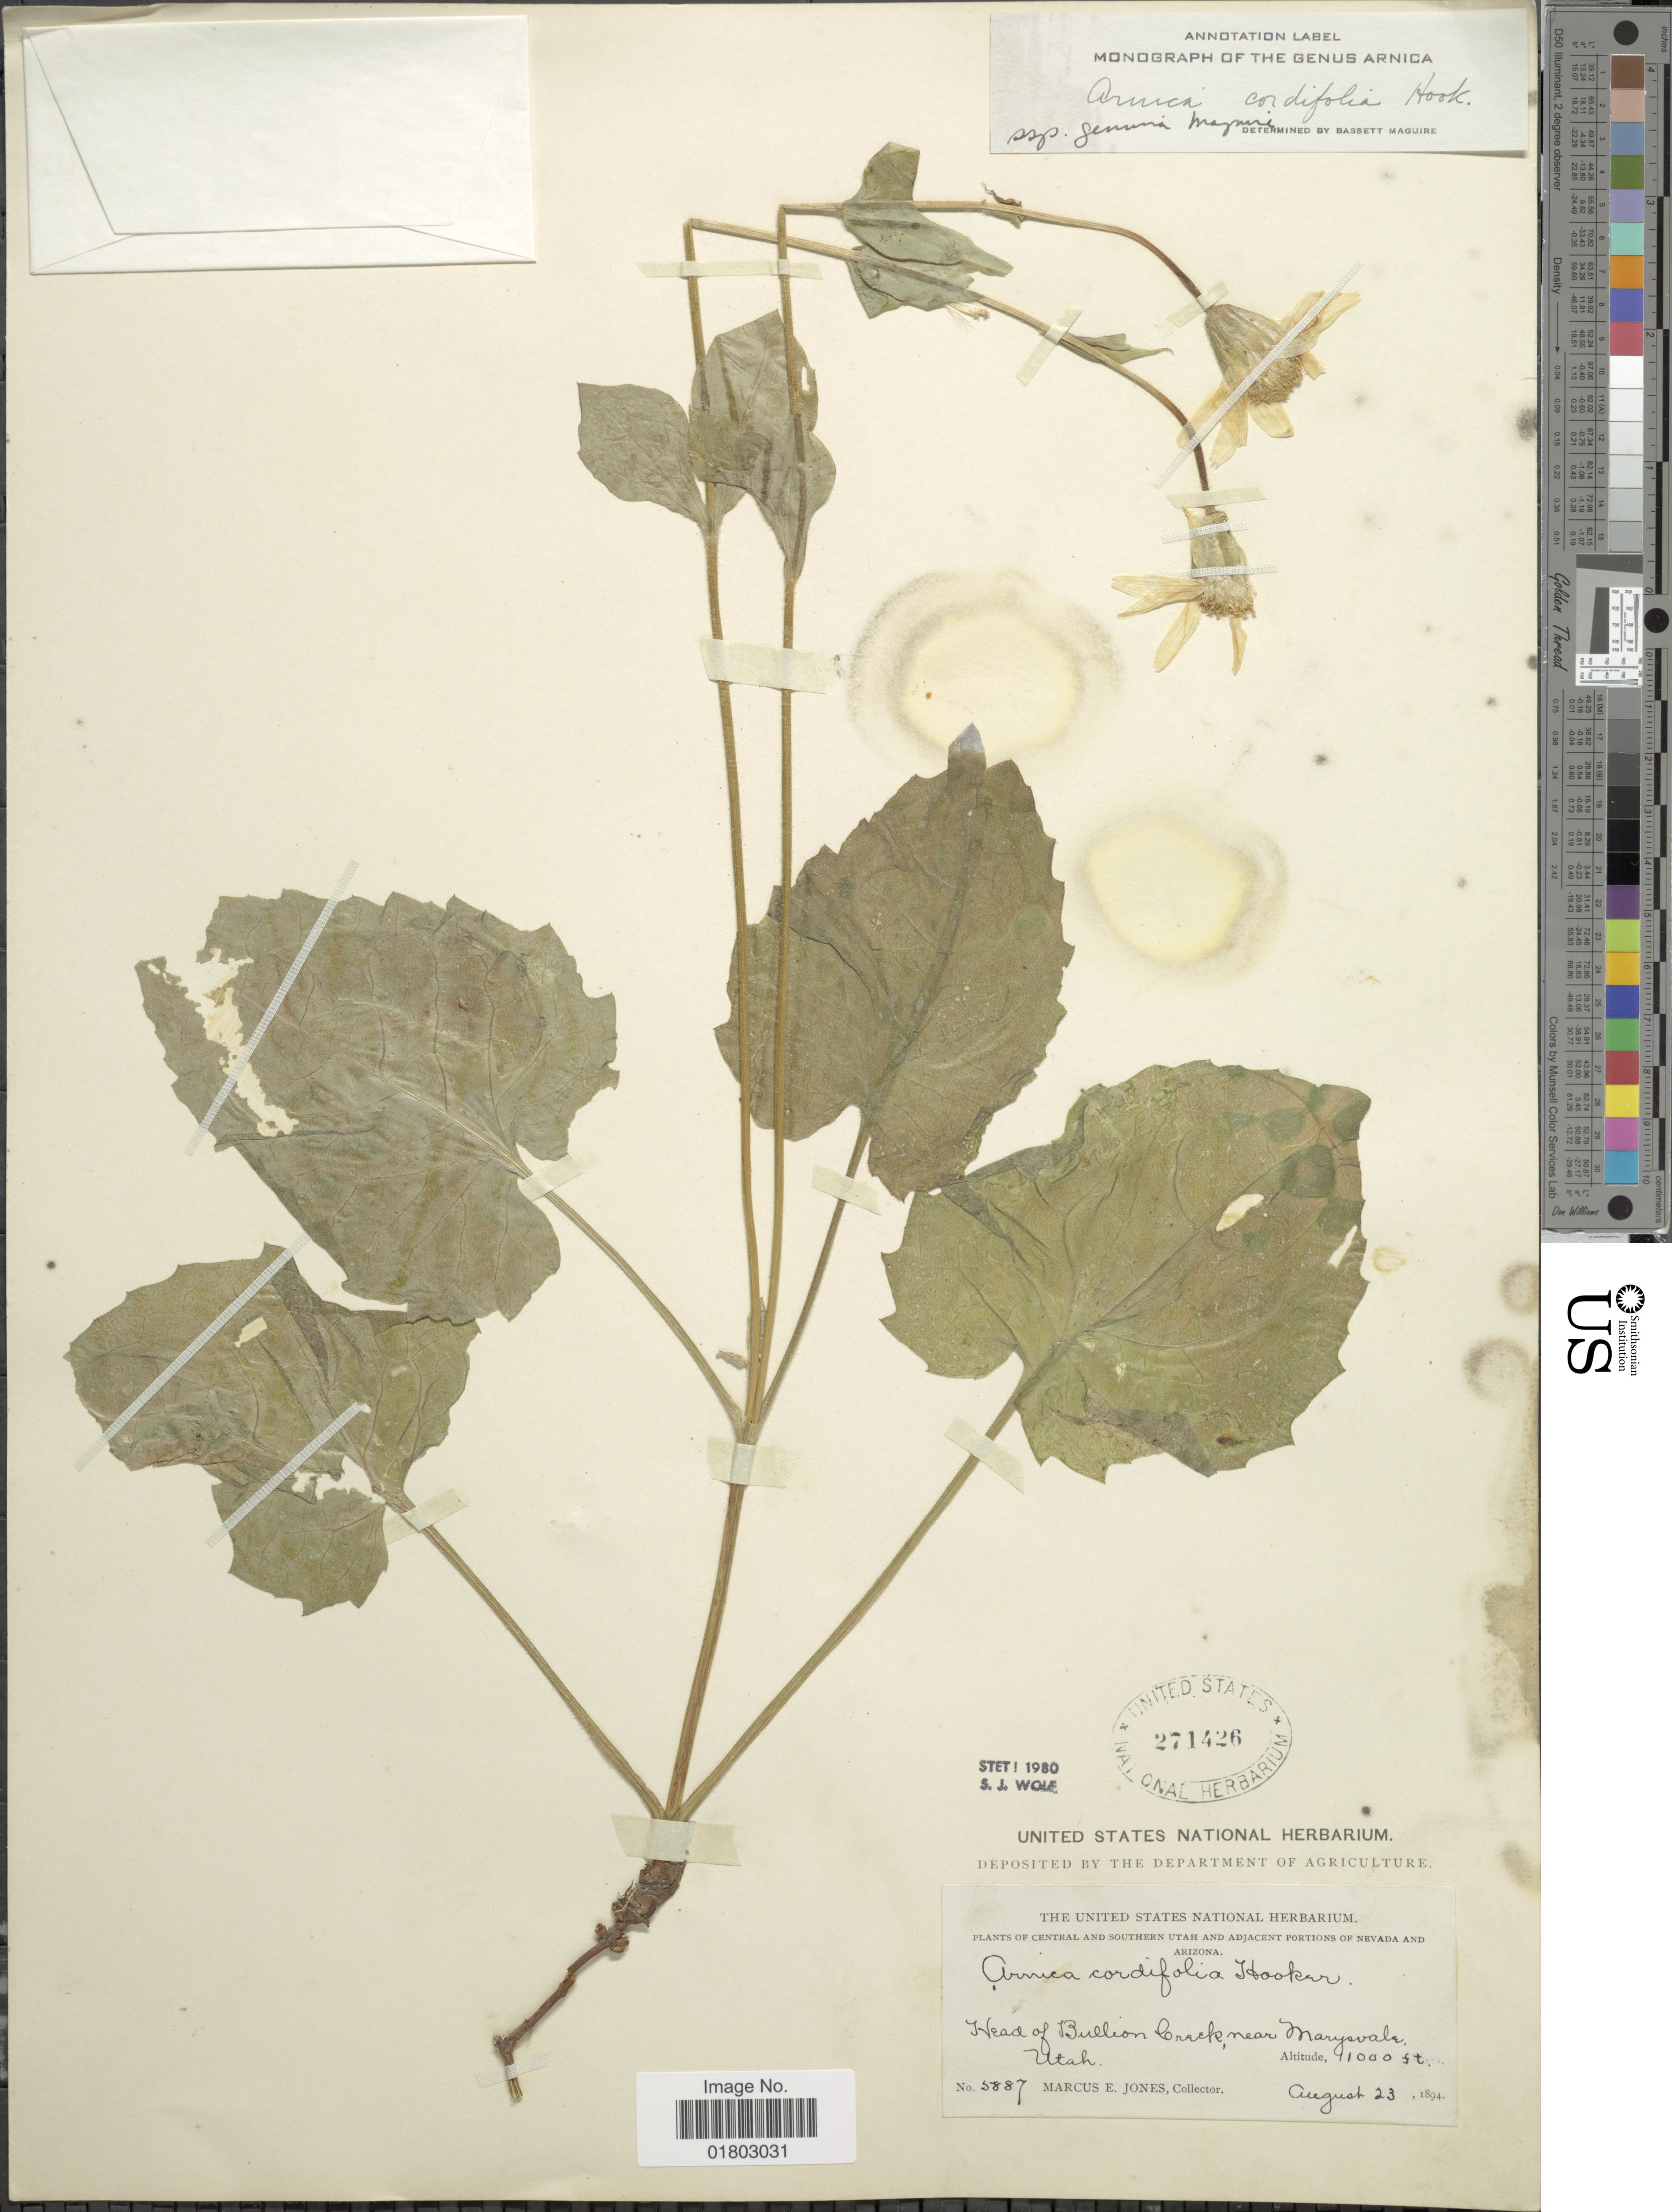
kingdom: Plantae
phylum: Tracheophyta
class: Magnoliopsida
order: Asterales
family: Asteraceae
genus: Arnica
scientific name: Arnica cordifolia subsp. genuina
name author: Maguire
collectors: M. E. Jones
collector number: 5887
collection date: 1894-08-23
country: United States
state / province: Utah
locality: Central and Southern Utah and Adjacent portion of Nevada and Arizona, Head of Bullion Creek, near Marysvale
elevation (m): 335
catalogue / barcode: US 271426